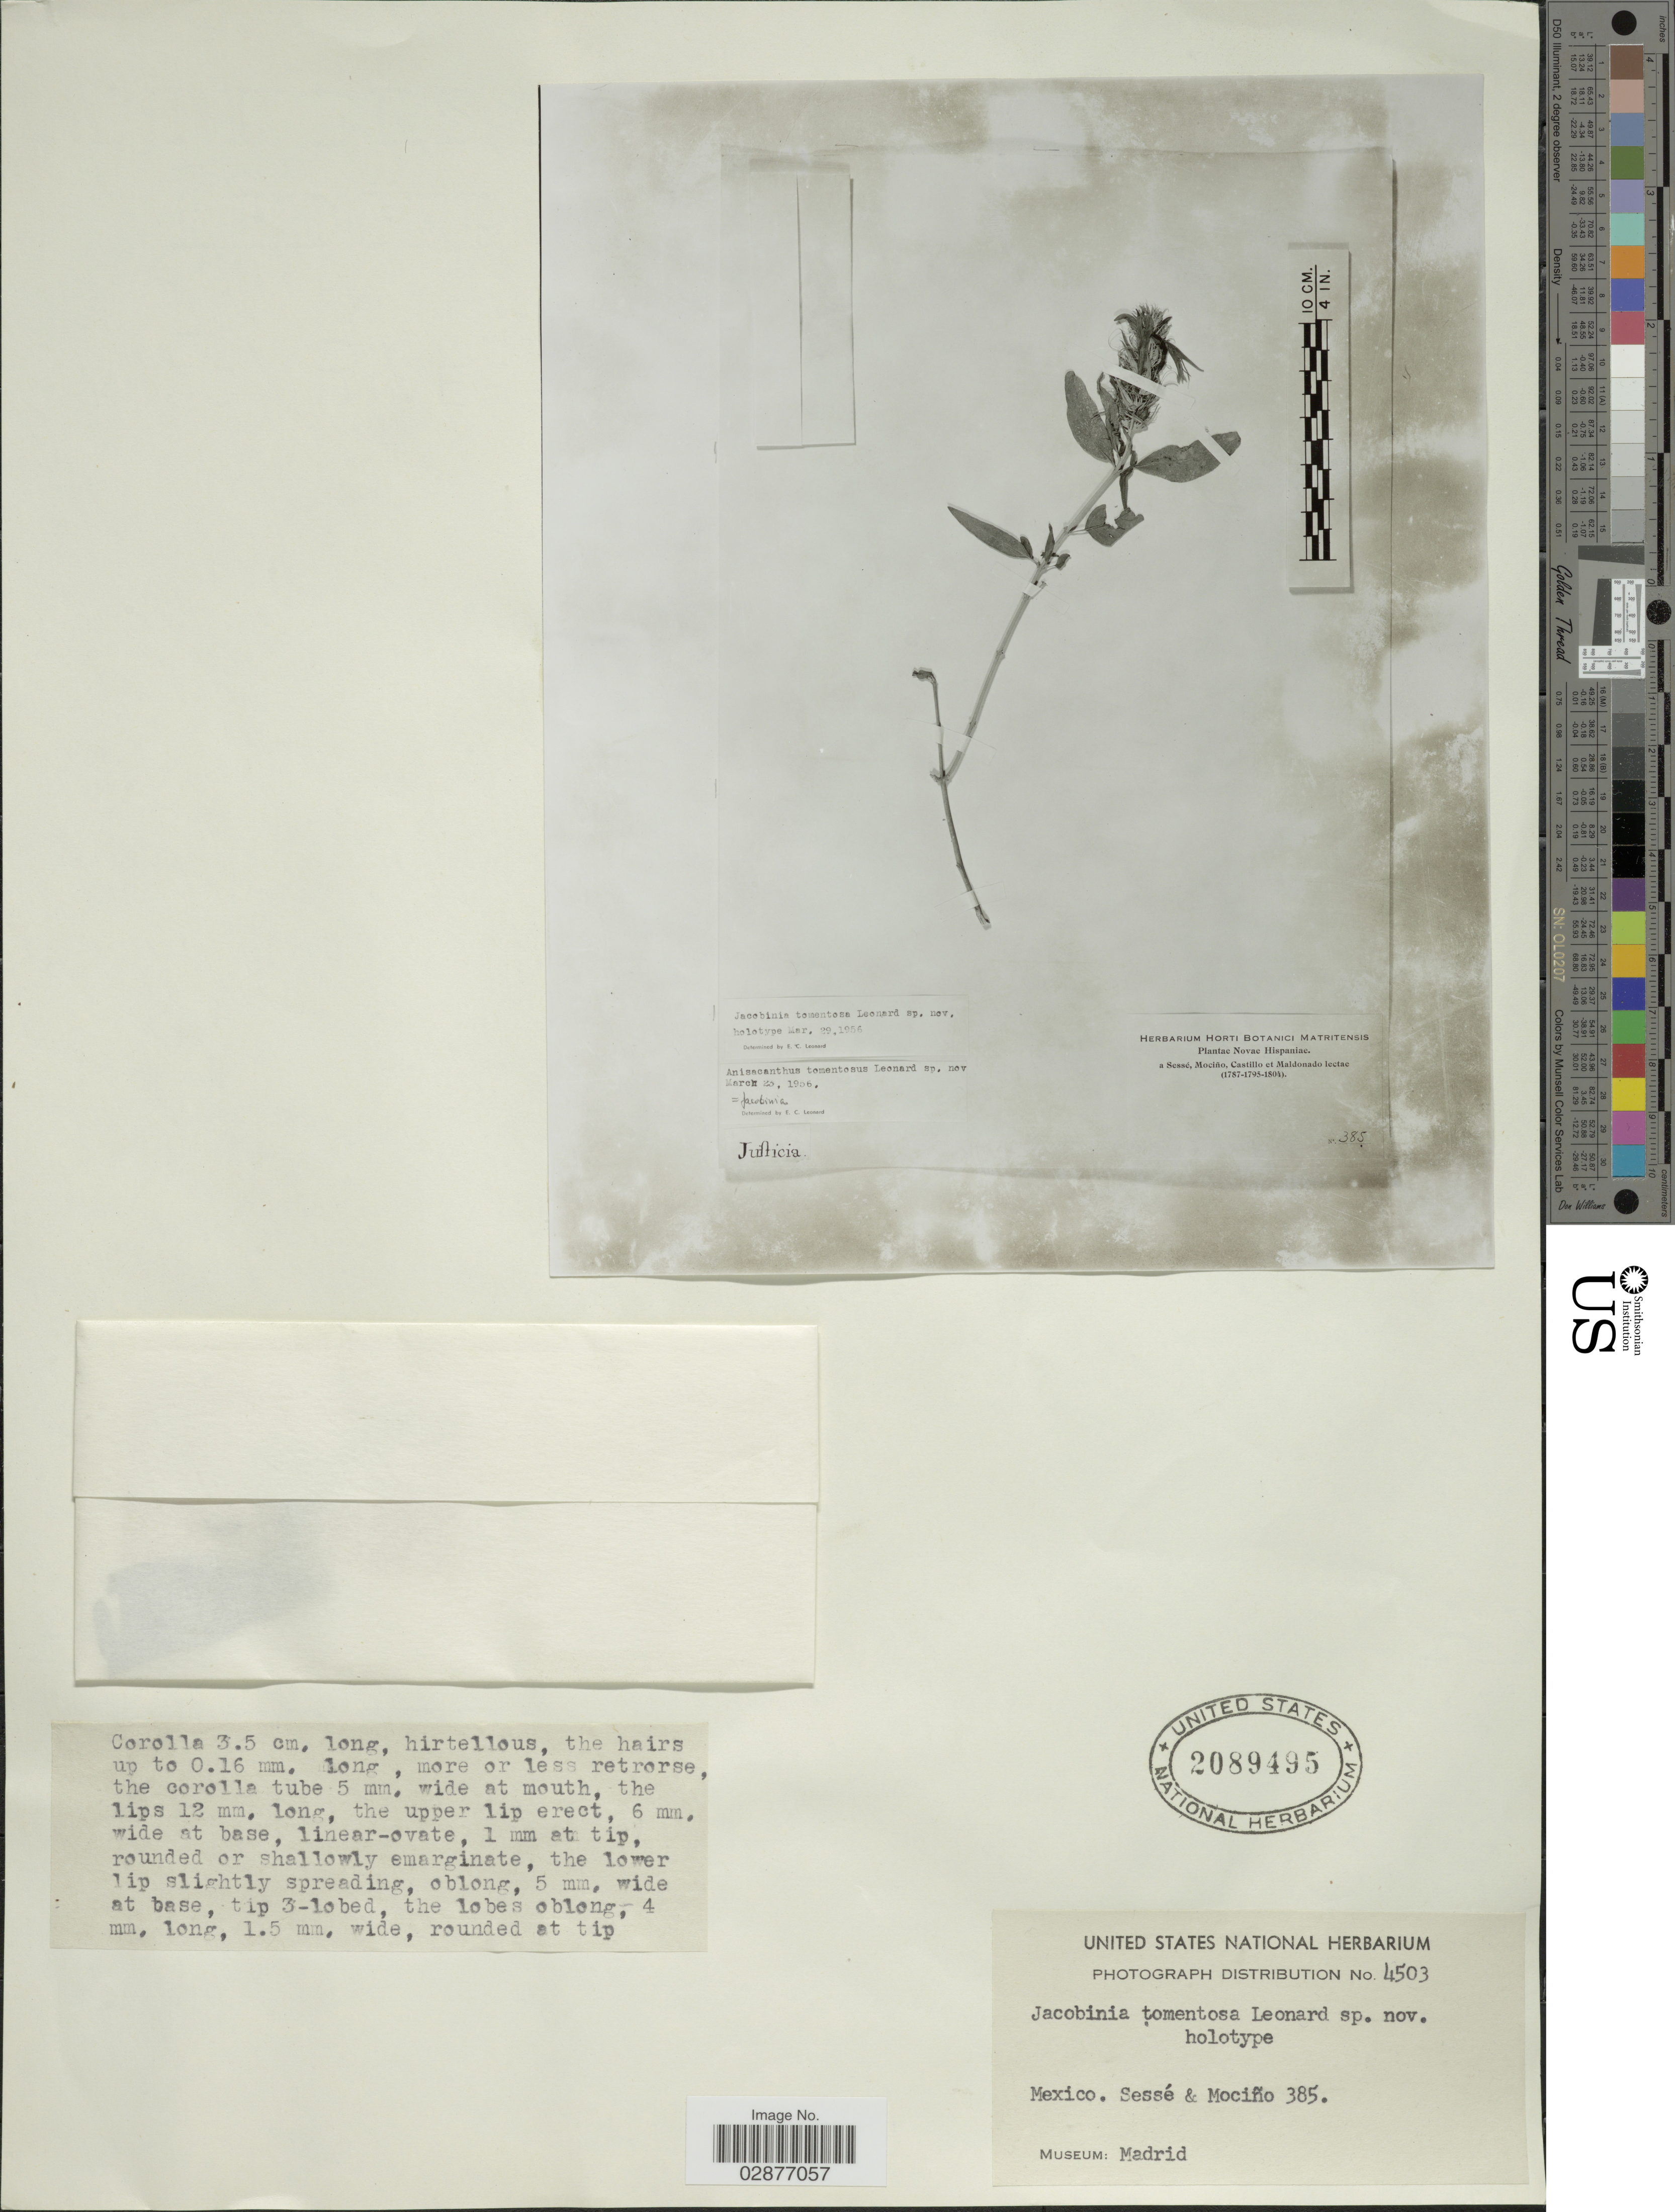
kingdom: Plantae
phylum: Tracheophyta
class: Magnoliopsida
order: Lamiales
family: Acanthaceae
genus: Justicia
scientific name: Justicia zopilotensis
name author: Henrickson & Hiriart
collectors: Sessé, --, Mociño, Castillo, -- & Maldonado, --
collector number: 385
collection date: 1787/1804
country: Mexico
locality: Novae Hispaniae.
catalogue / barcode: US 2089495